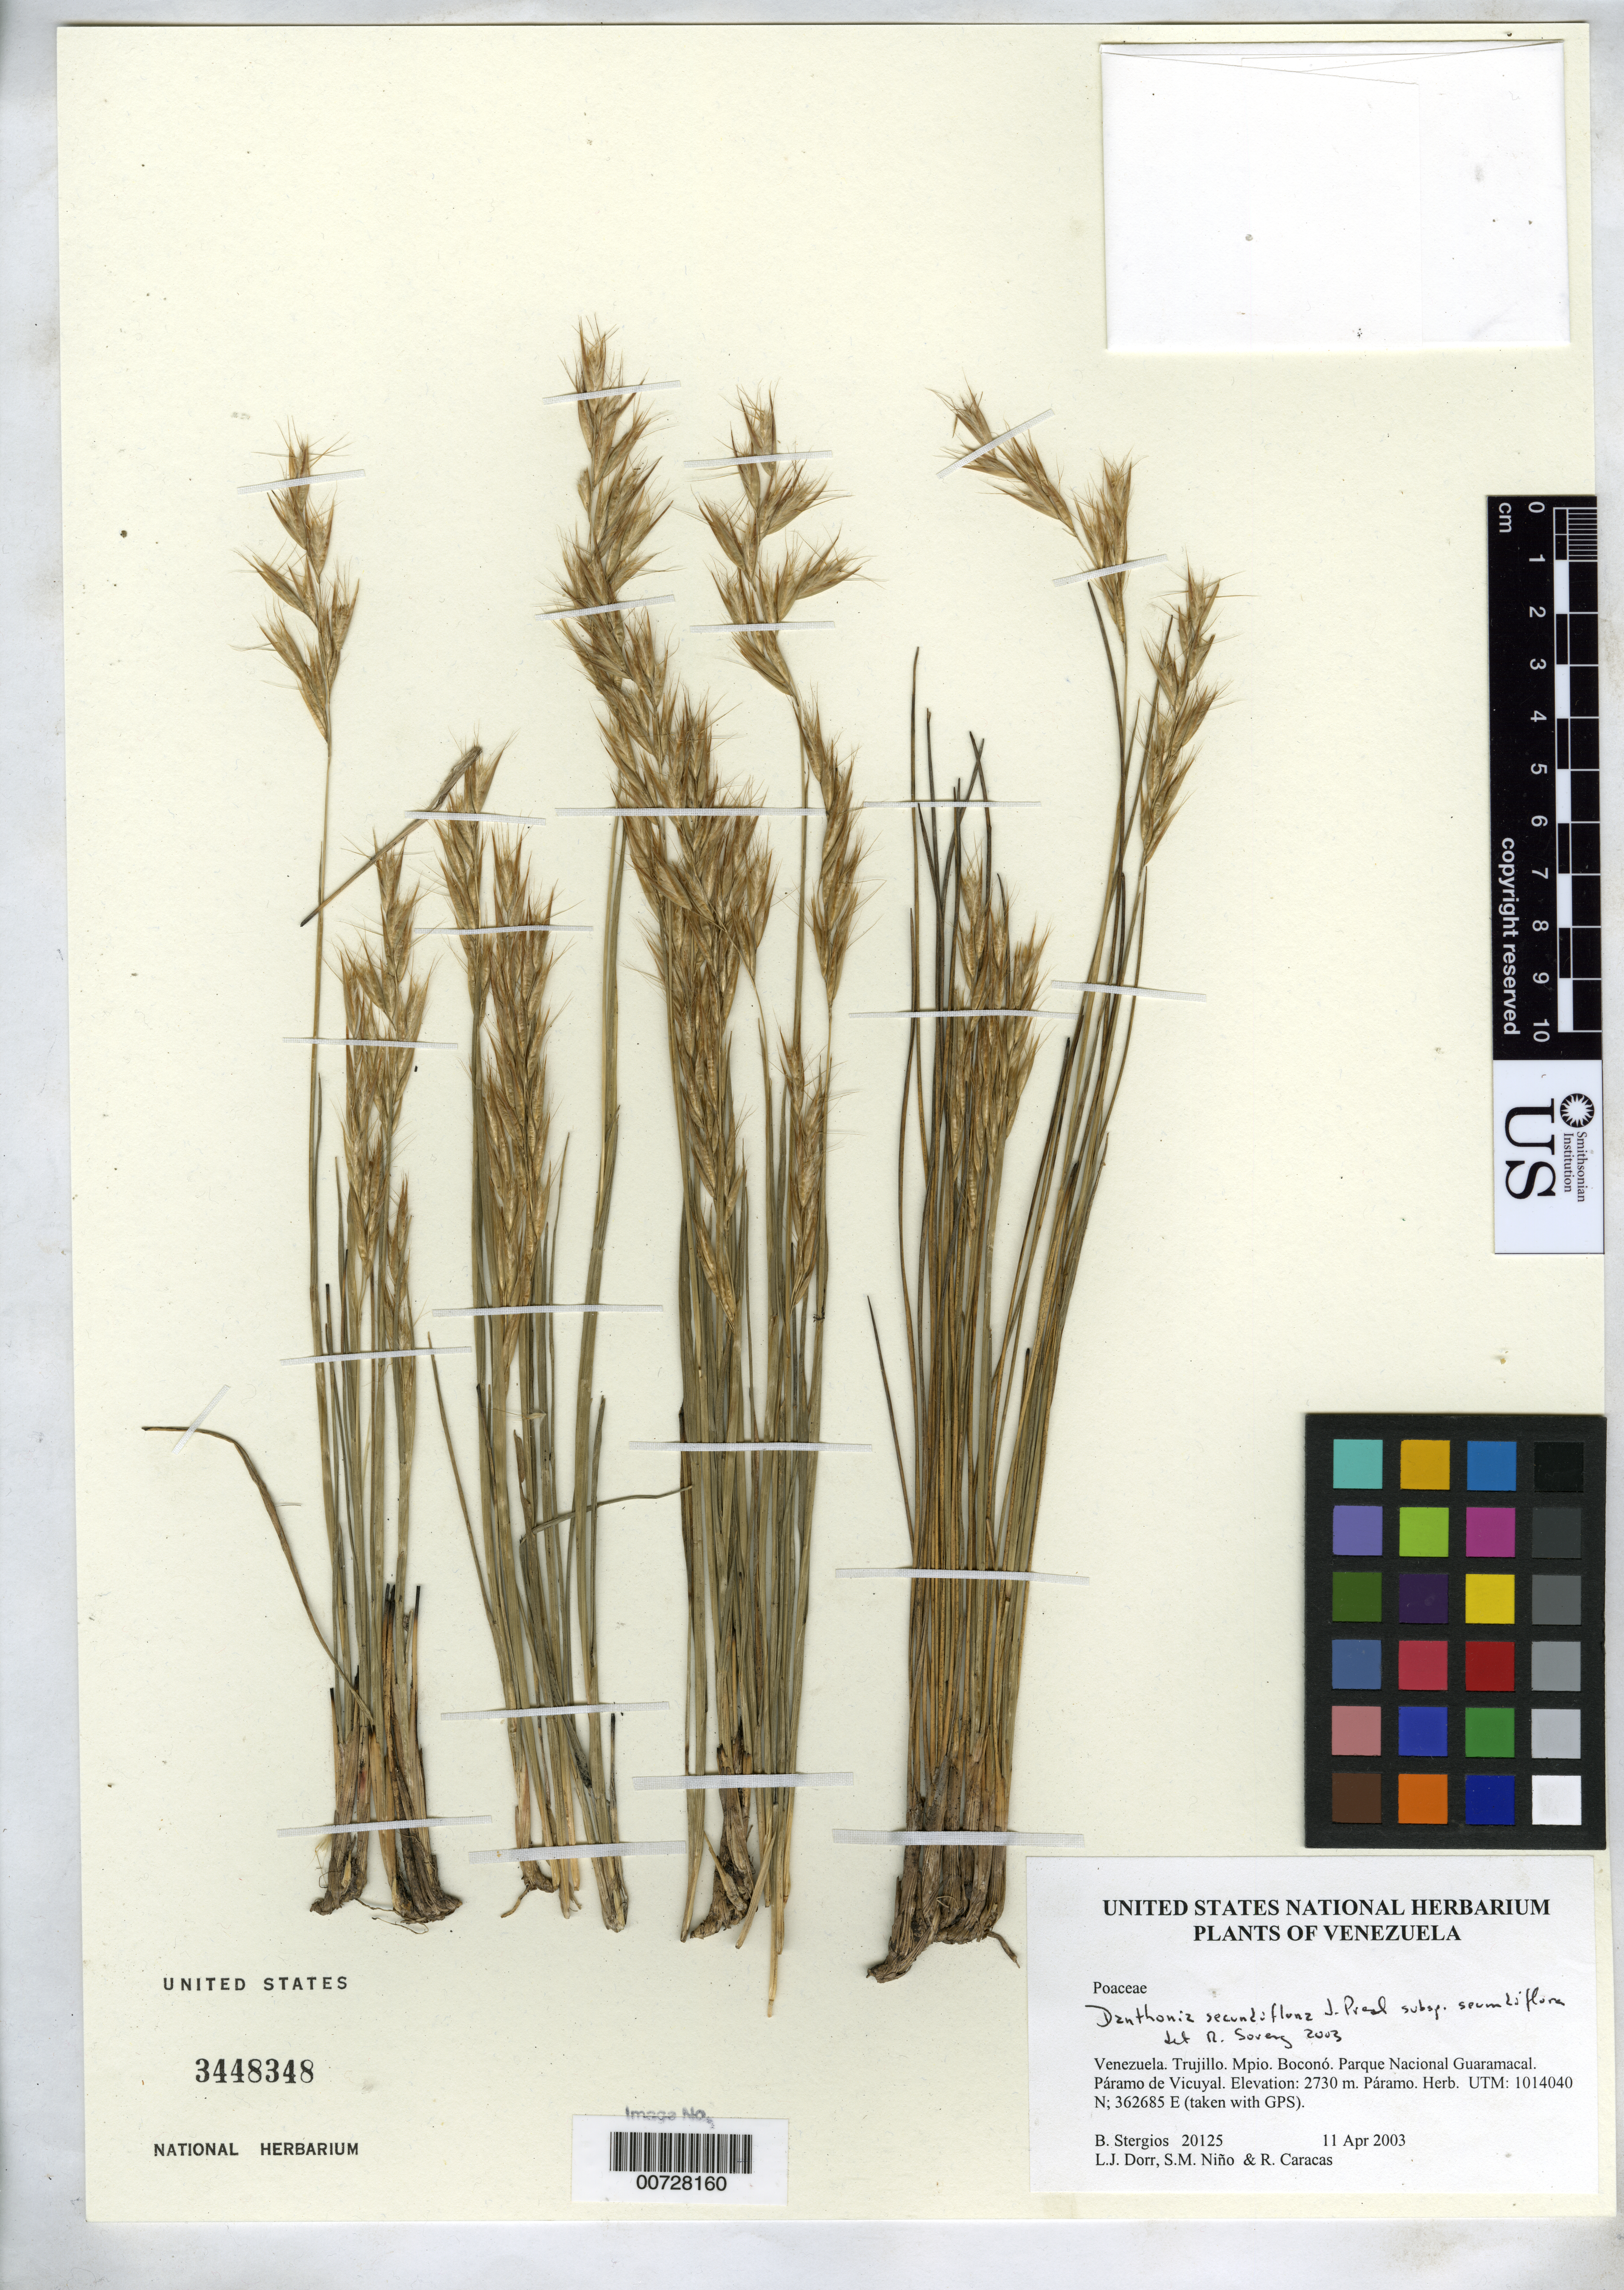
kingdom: Plantae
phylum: Tracheophyta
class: Liliopsida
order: Poales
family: Poaceae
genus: Danthonia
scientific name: Danthonia secundiflora subsp. secundiflora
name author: J. Presl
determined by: Soreng, Robert J., Research Associate (BOT), Smithsonian Institution - National Museum of Natural History (UNITED STATES)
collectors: B. G. Stergios, L. J. Dorr, S. M. Niño & R. Caracas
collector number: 20125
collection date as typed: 11 Apr 2003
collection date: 2003-04-11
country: Venezuela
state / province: Trujillo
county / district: Boconó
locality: Parque Nacional Guaramacal. Páramo de Vicuyal.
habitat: Páramo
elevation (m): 2730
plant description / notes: PORT, US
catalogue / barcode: US 3448348